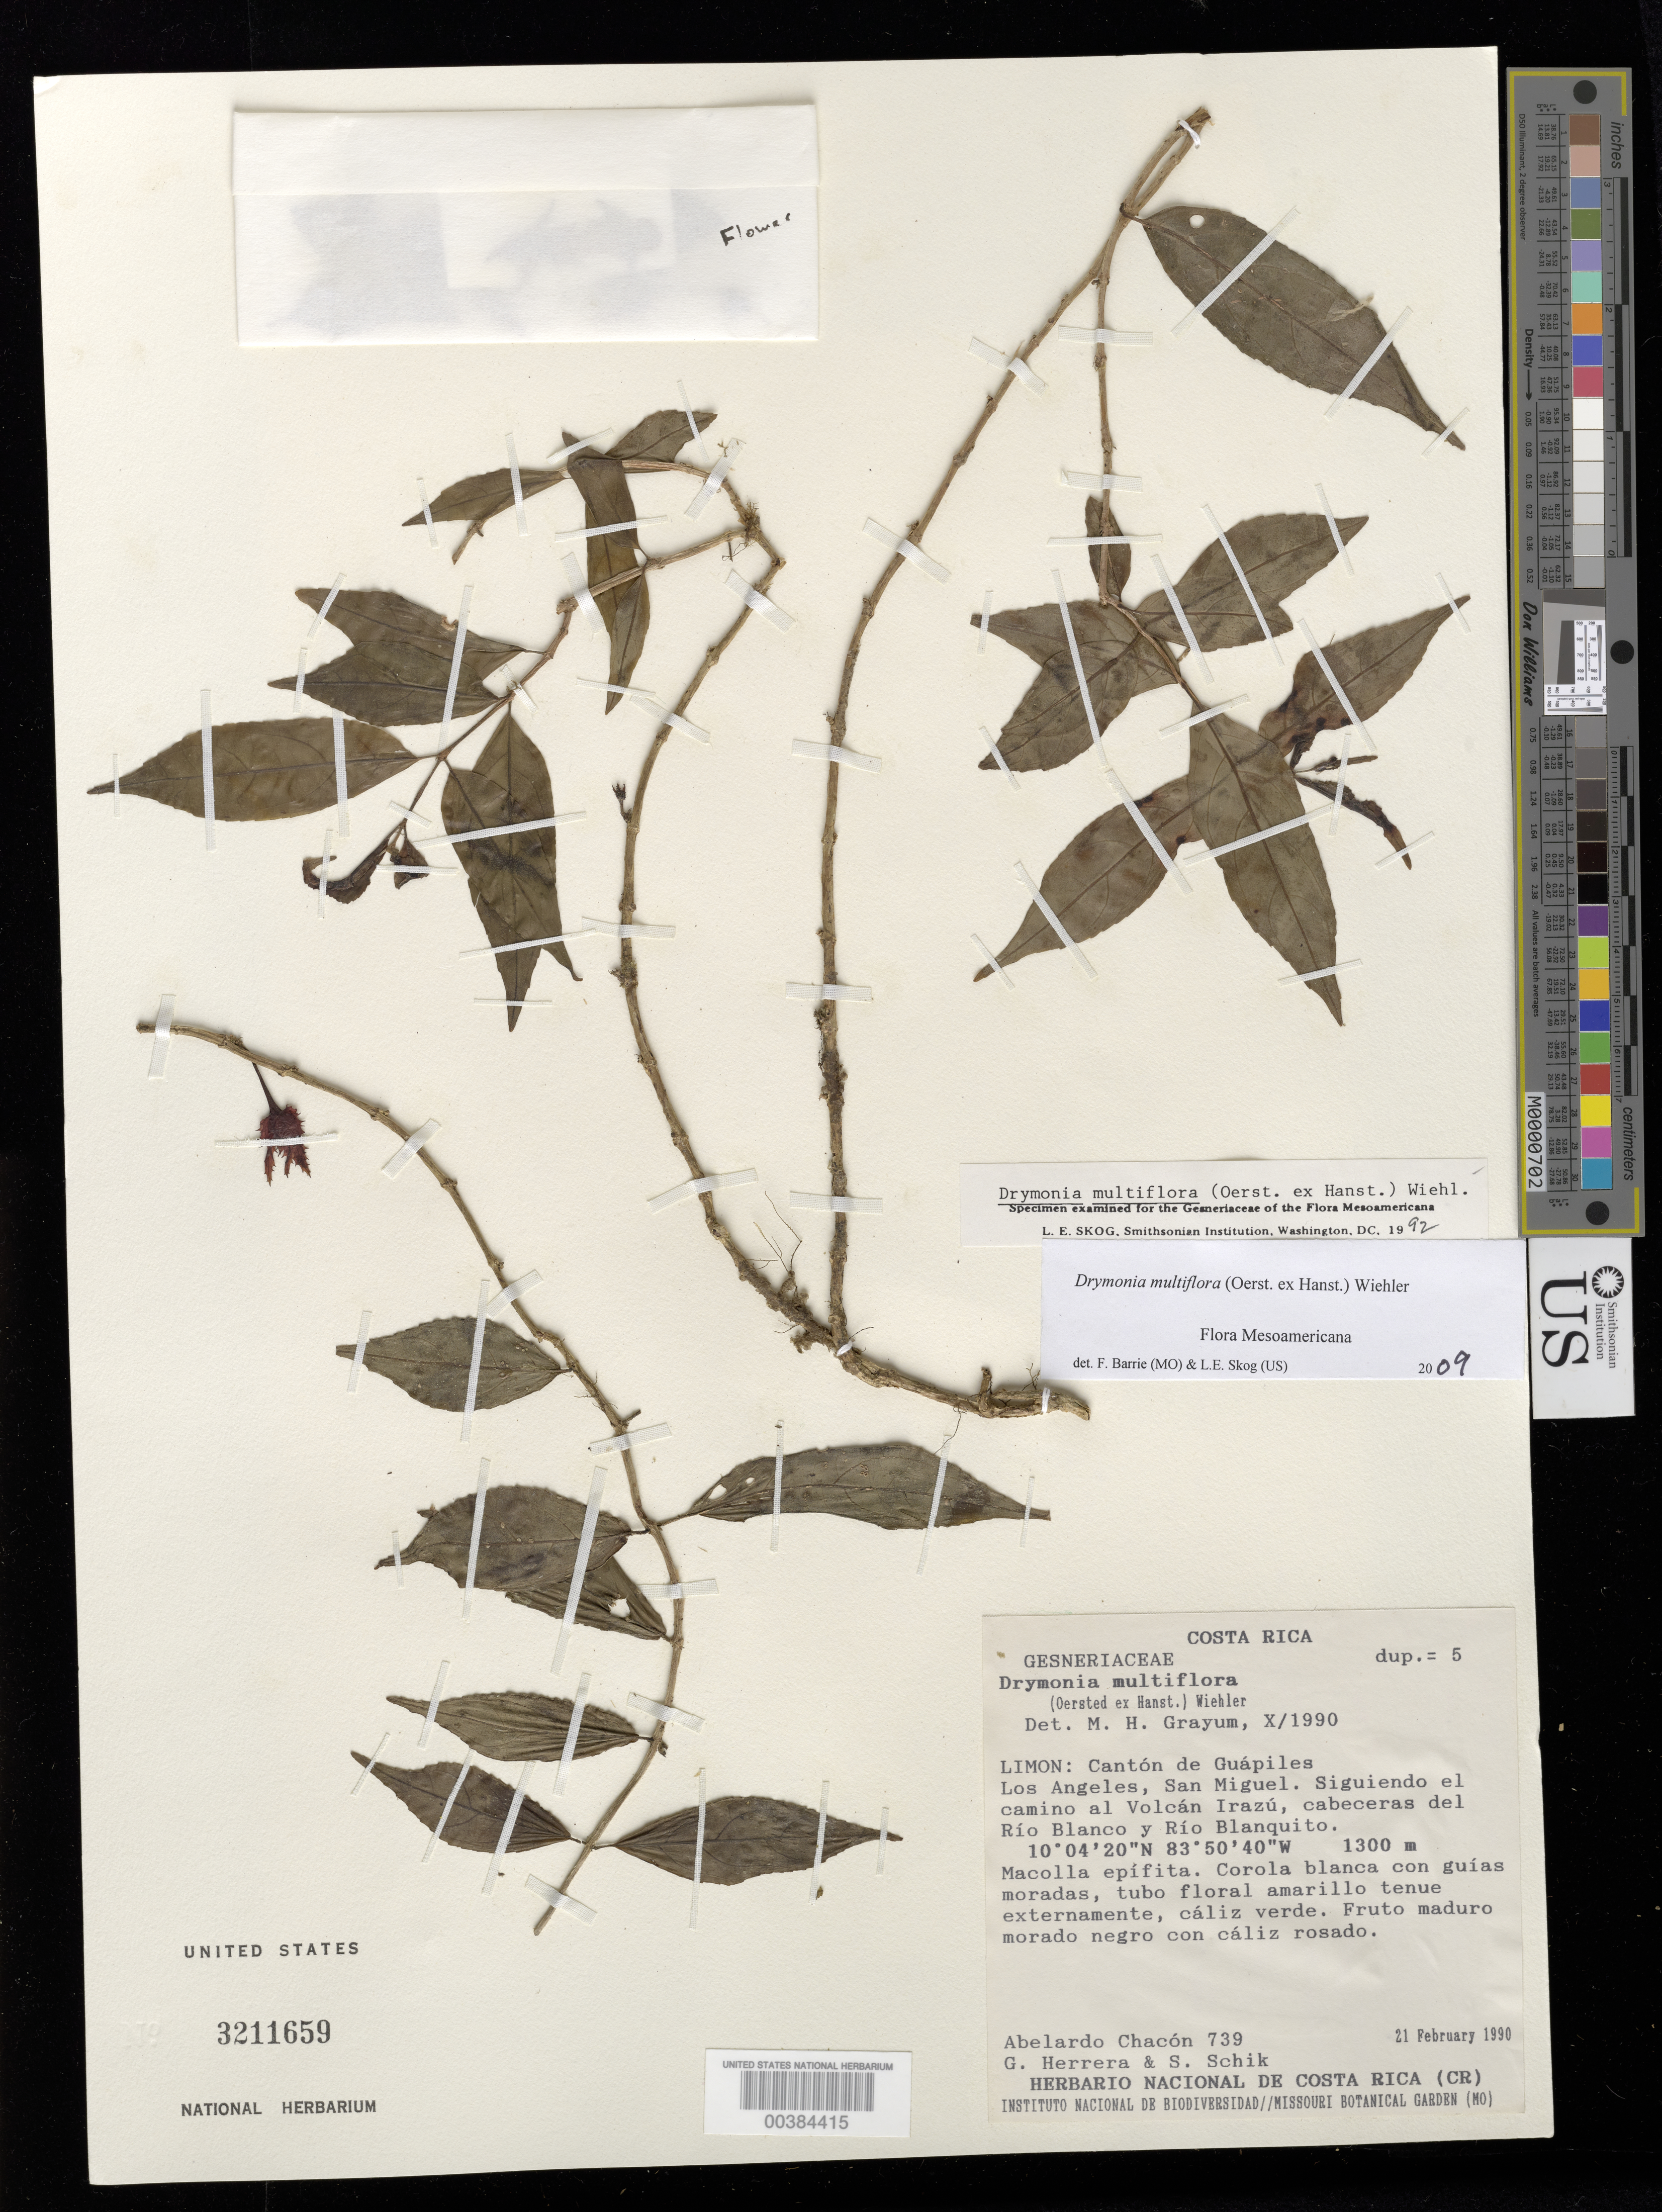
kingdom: Plantae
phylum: Tracheophyta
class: Magnoliopsida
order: Lamiales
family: Gesneriaceae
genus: Drymonia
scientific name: Drymonia multiflora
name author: (Oerst. ex Hanst.) Wiehler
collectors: A. Chacón, G. Herrera & S. Schik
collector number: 739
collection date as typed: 21 Feb 1990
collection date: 1990-02-21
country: Costa Rica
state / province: Limón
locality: Canton de Guapiles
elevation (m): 1300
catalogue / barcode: US 3211659